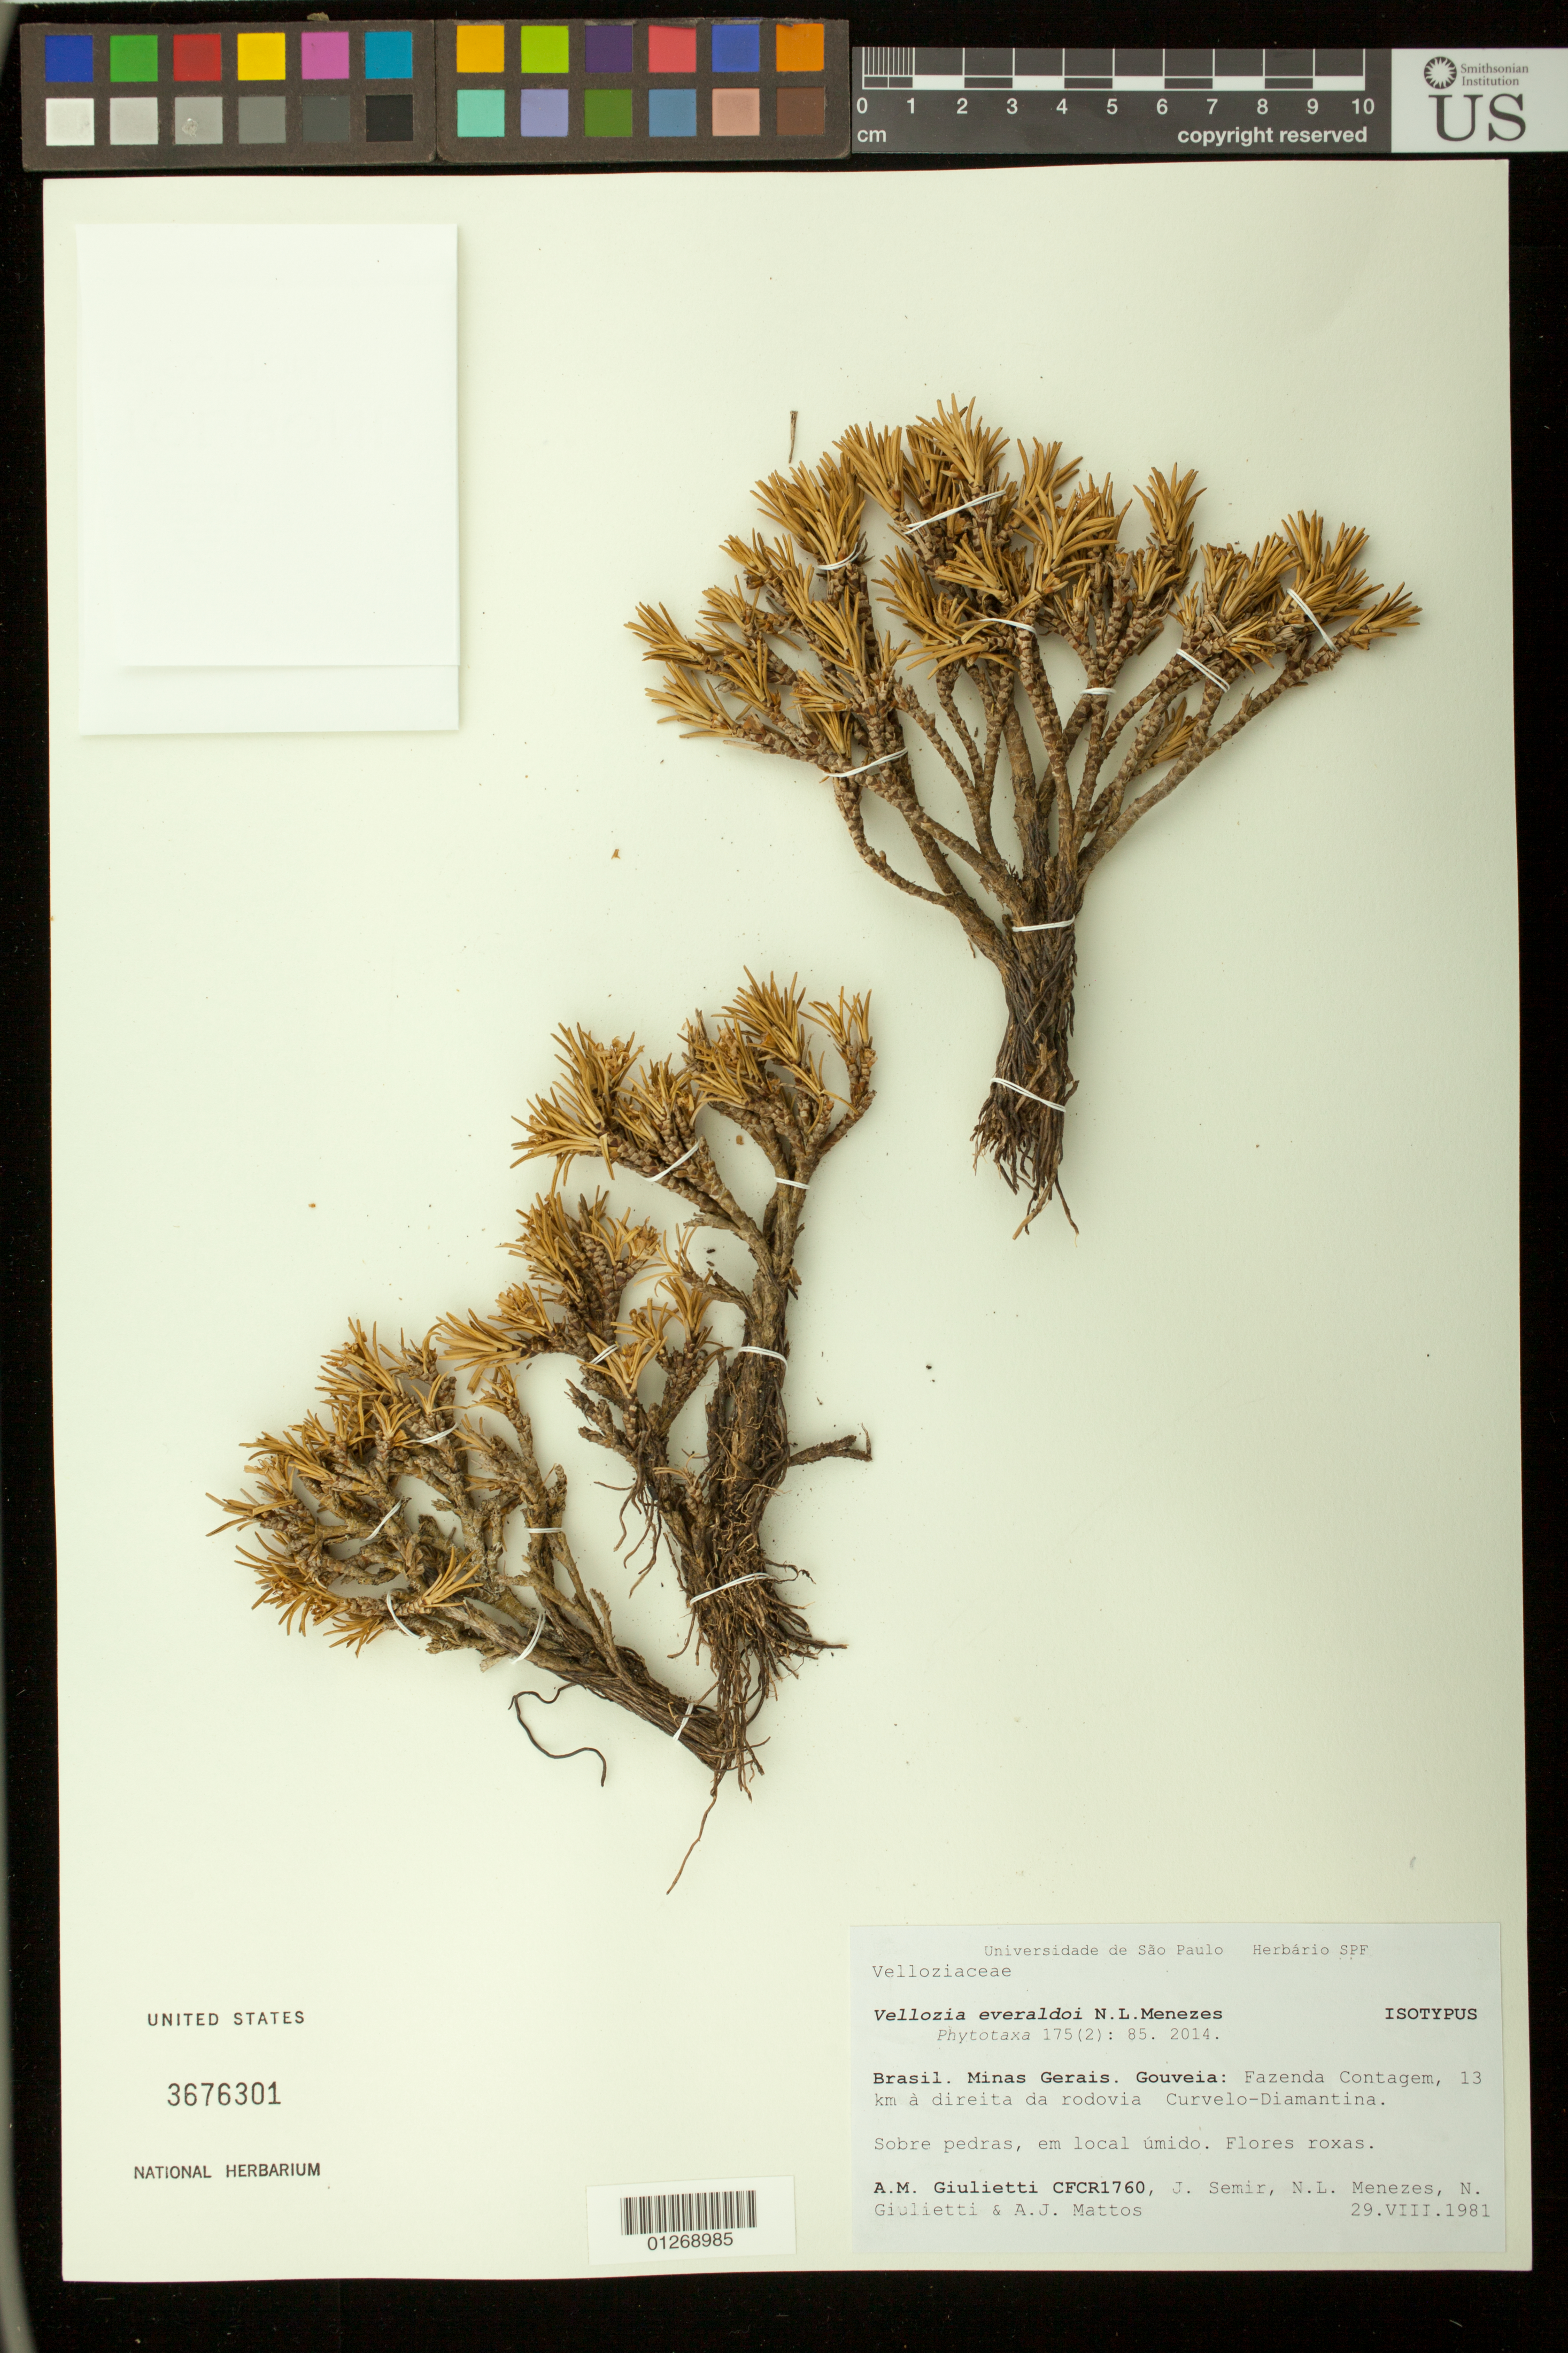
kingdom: Plantae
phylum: Tracheophyta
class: Liliopsida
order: Pandanales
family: Velloziaceae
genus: Vellozia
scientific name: Vellozia everaldoi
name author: N.L. Menezes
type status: Isotype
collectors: A. Giulietti, J. Semir, N. L. Menezes, N. Giulietti, A. J. Mattos, J. R. Pirani & N. L. Menezes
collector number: CFCR 1760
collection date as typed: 29. VIII. 1981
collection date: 1981-08-29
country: Brazil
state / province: Minas Gerais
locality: Minas Gerais. Gouveia: Fazenda Contagem, 13 km à direita da rodovia Curvelo-Diamantina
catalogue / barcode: US 3676301